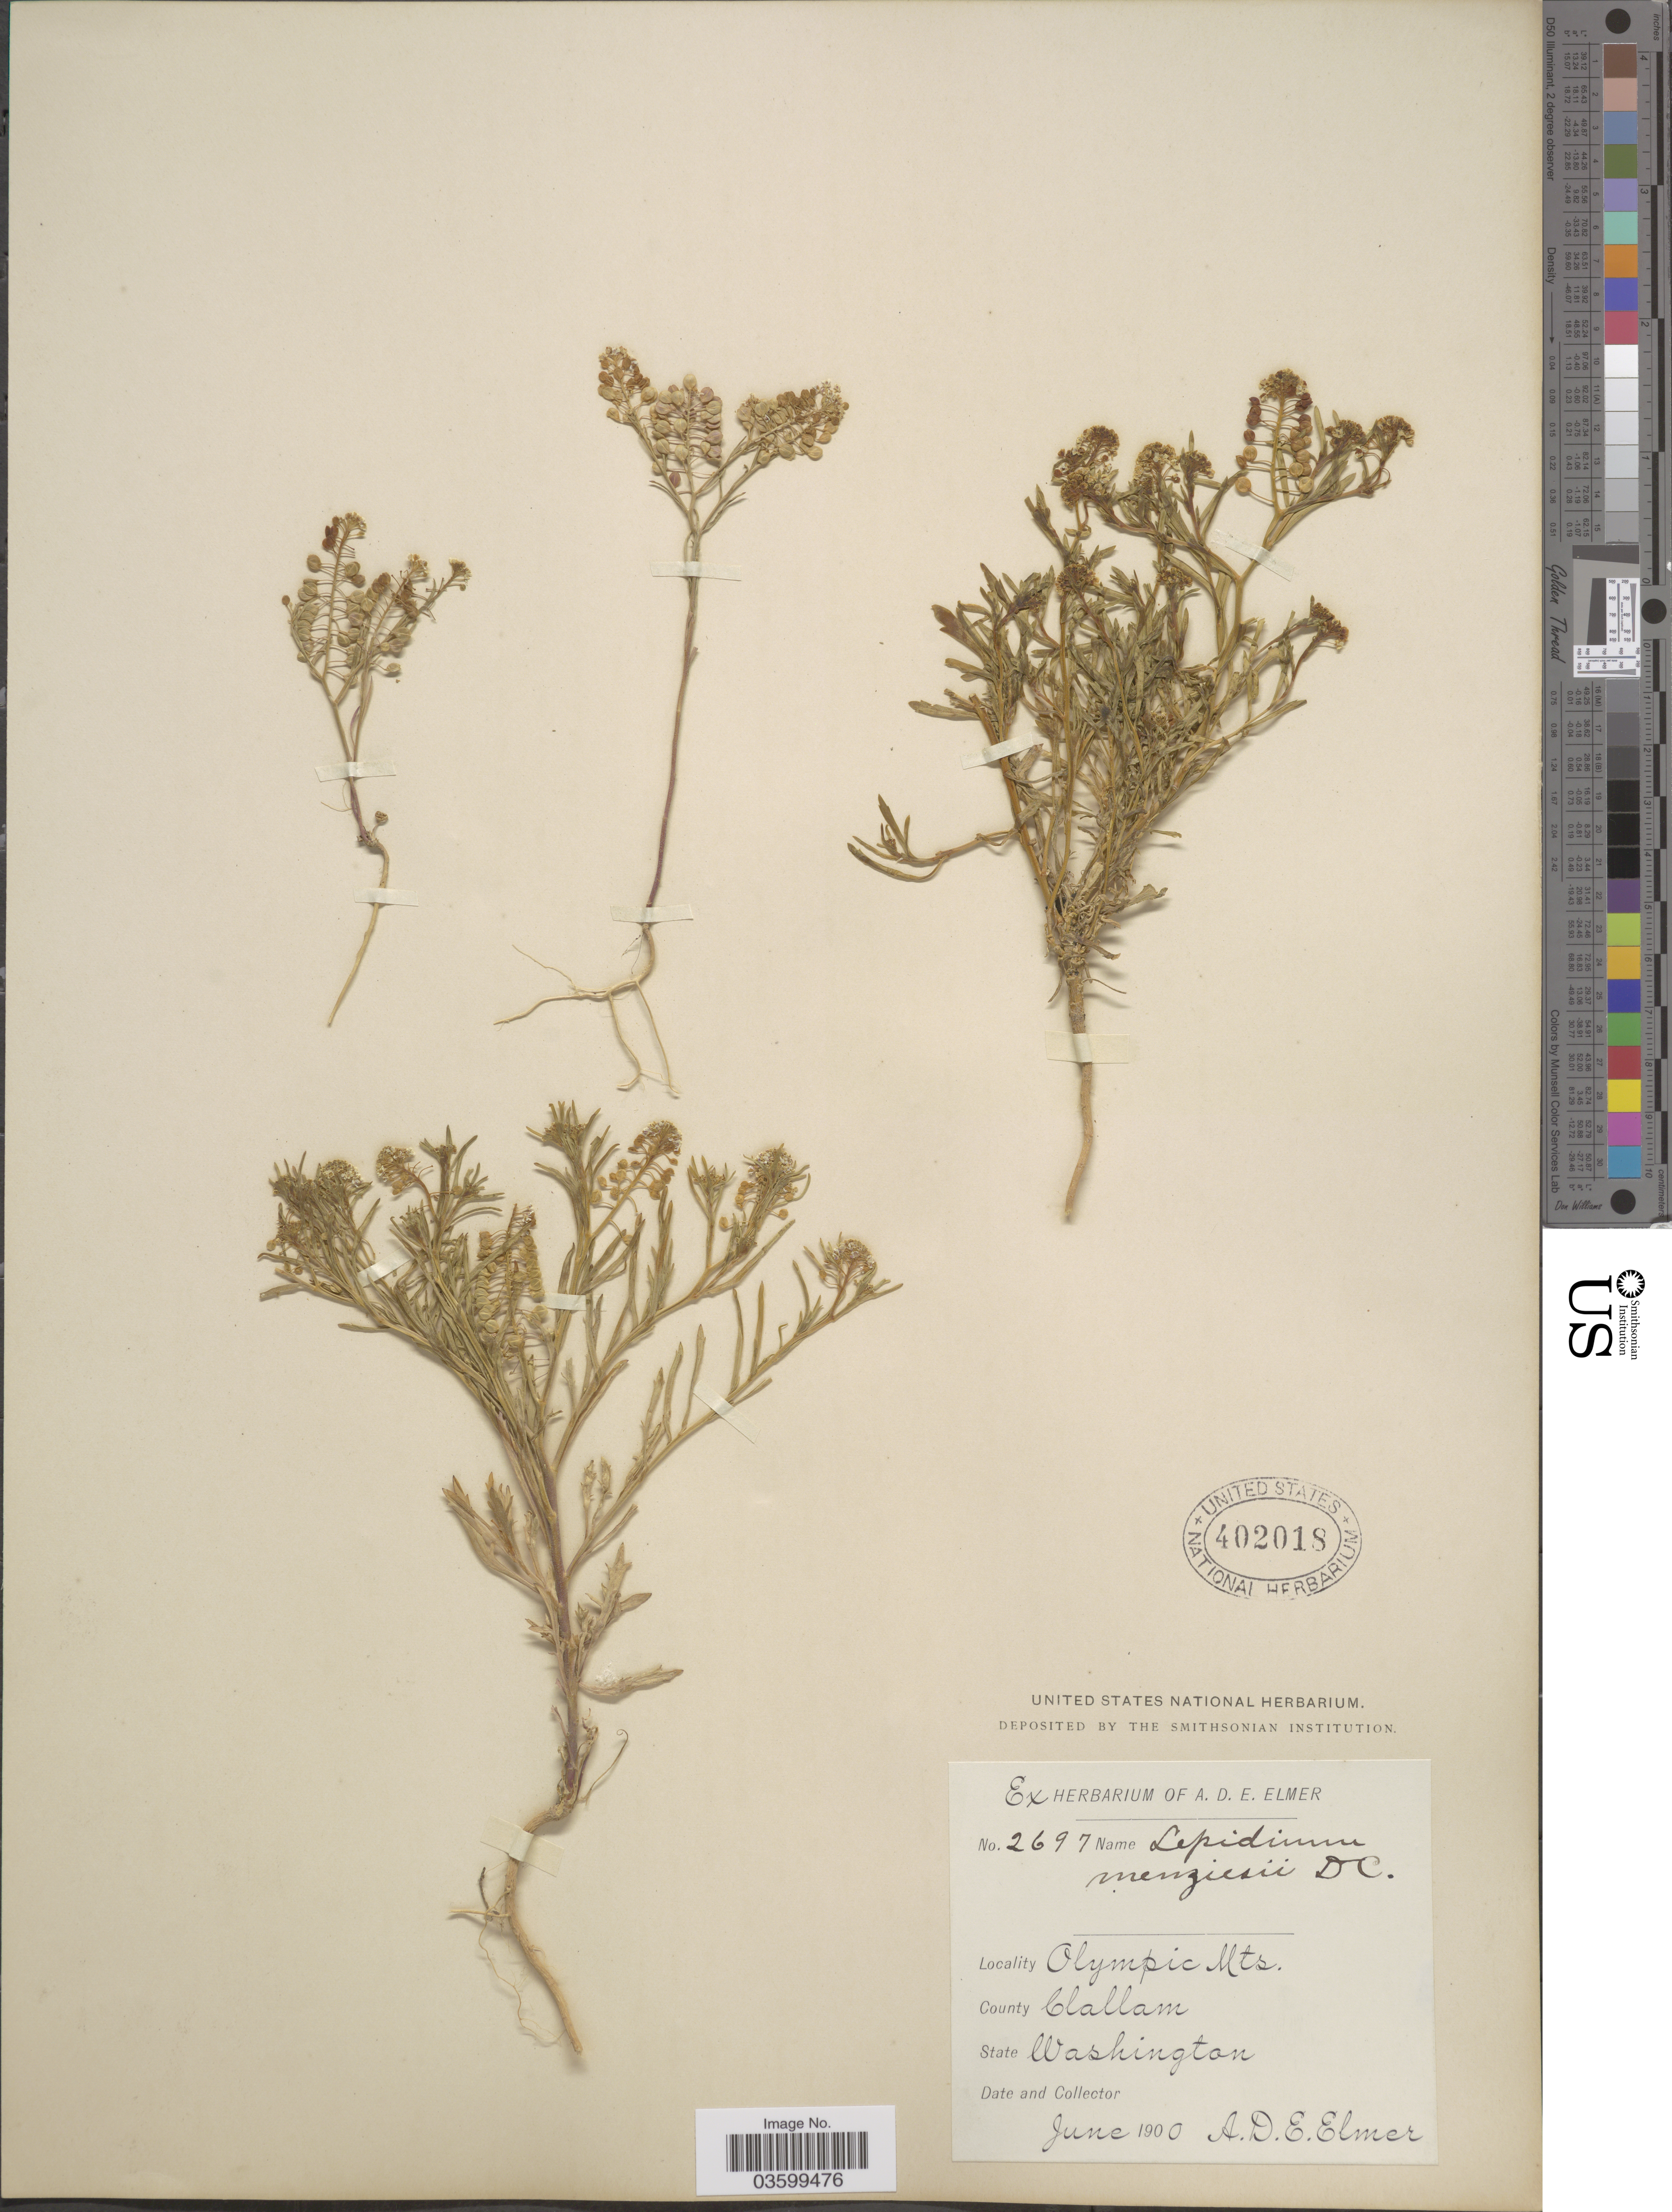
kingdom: Plantae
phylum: Tracheophyta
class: Magnoliopsida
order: Brassicales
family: Brassicaceae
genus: Lepidium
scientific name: Lepidium virginicum var. pubescens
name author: (Greene) C.L. Hitchc.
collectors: A. D. E. Elmer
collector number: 2697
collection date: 1900-06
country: United States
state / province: Washington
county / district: Clallam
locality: Olympic Mts. County Clallam.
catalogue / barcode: US 402018